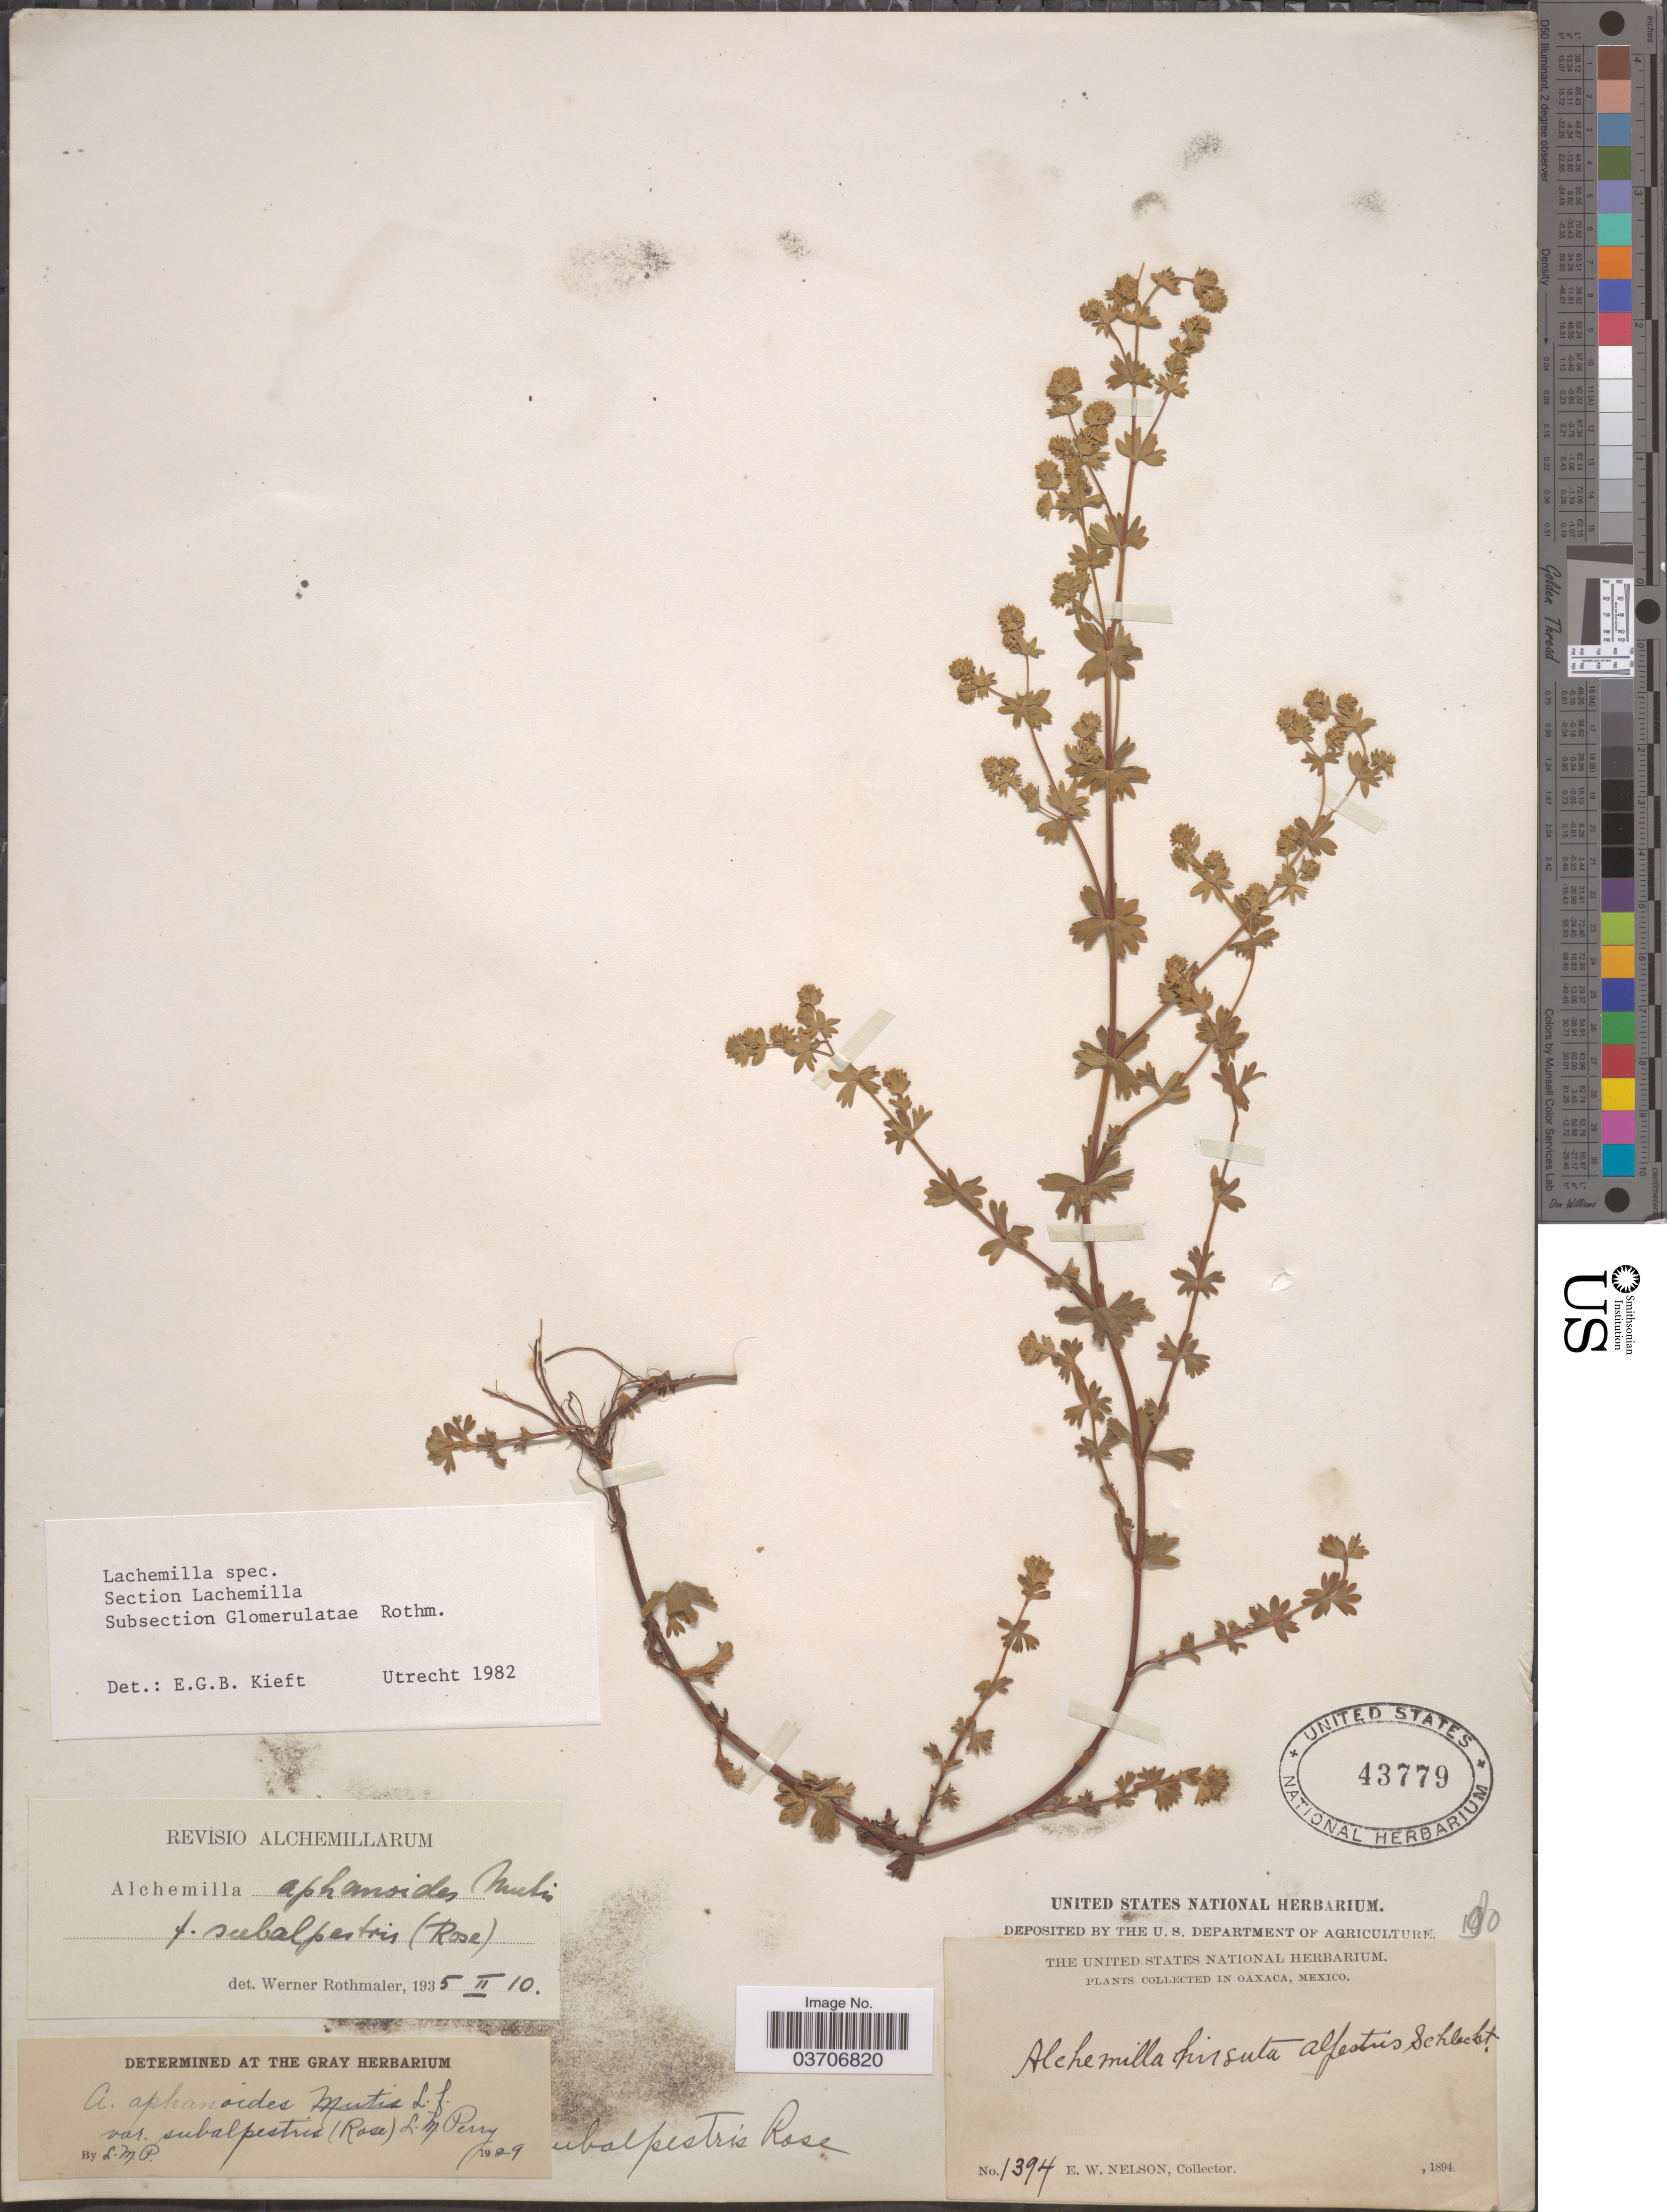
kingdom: Plantae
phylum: Tracheophyta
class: Magnoliopsida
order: Rosales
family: Rosaceae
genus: Lachemilla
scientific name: Lachemilla sp.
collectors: E. W. Nelson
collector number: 1394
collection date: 1894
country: Mexico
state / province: Oaxaca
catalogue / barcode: US 43779